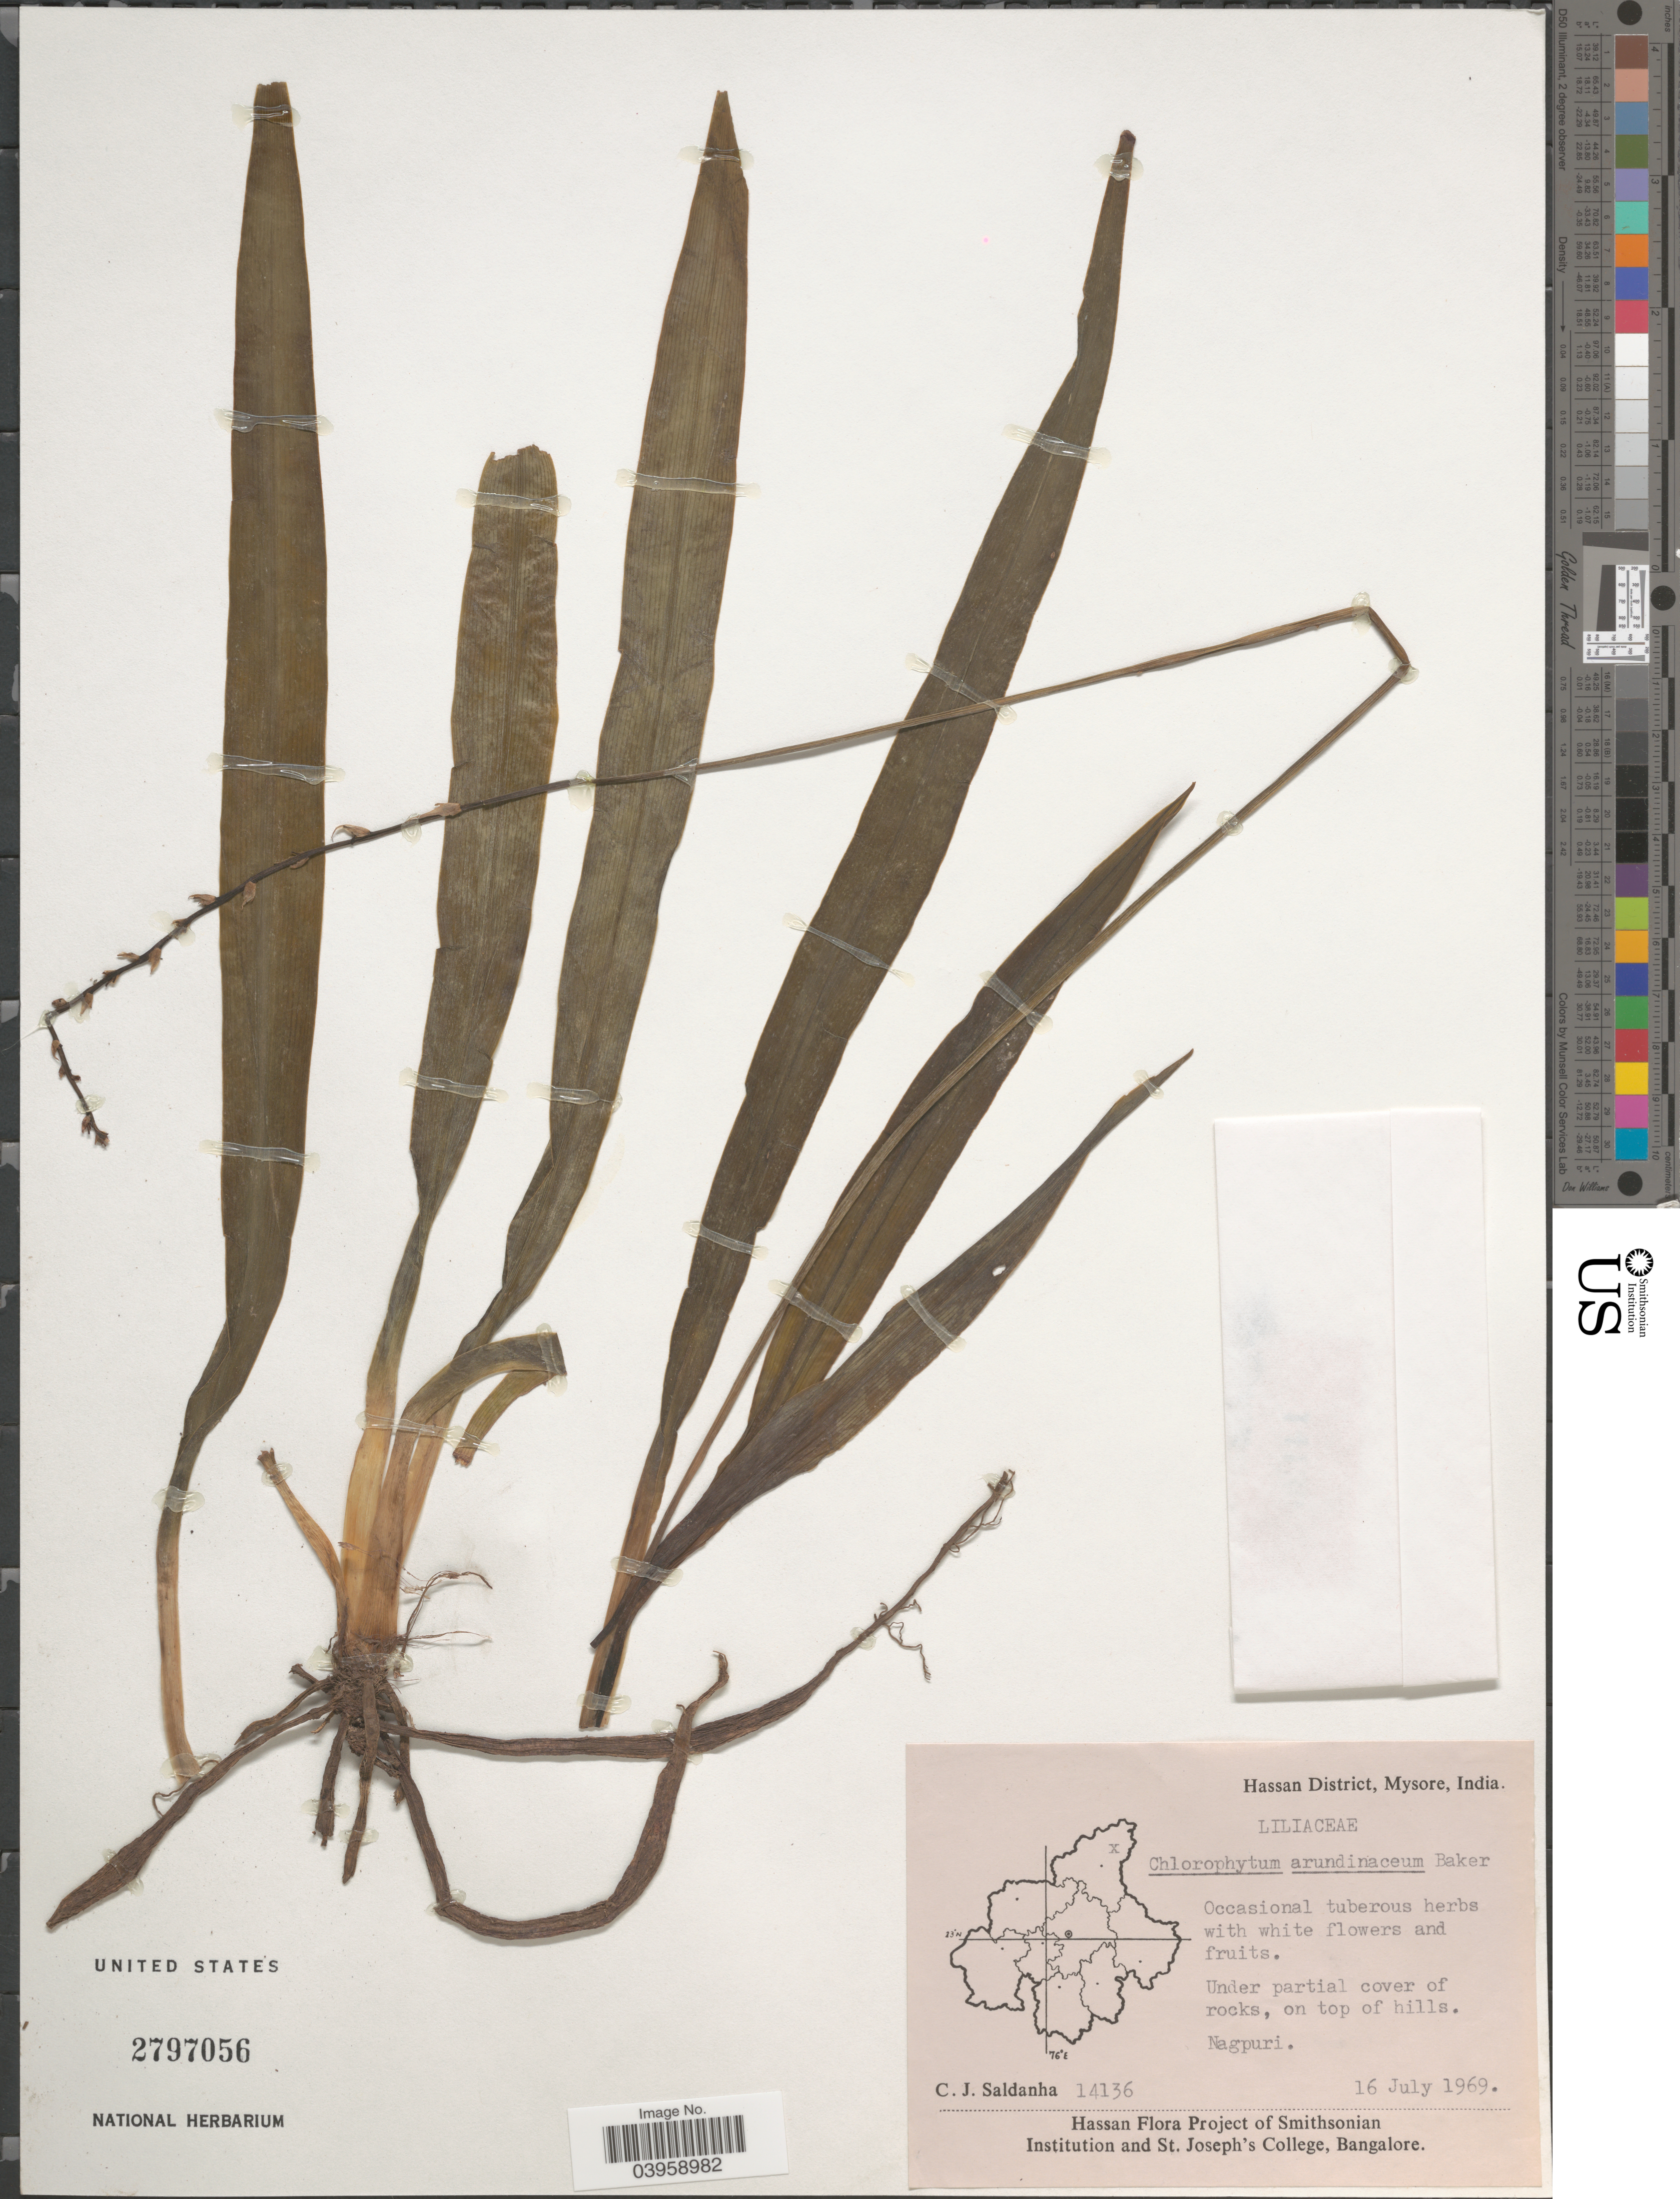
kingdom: Plantae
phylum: Tracheophyta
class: Liliopsida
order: Asparagales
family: Asparagaceae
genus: Chlorophytum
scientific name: Chlorophytum arundinaceum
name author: Baker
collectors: C. J. Saldanha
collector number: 14136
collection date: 1969-07-16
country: India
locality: Hassan District, Mysore. Nagpuri.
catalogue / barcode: US 2797056